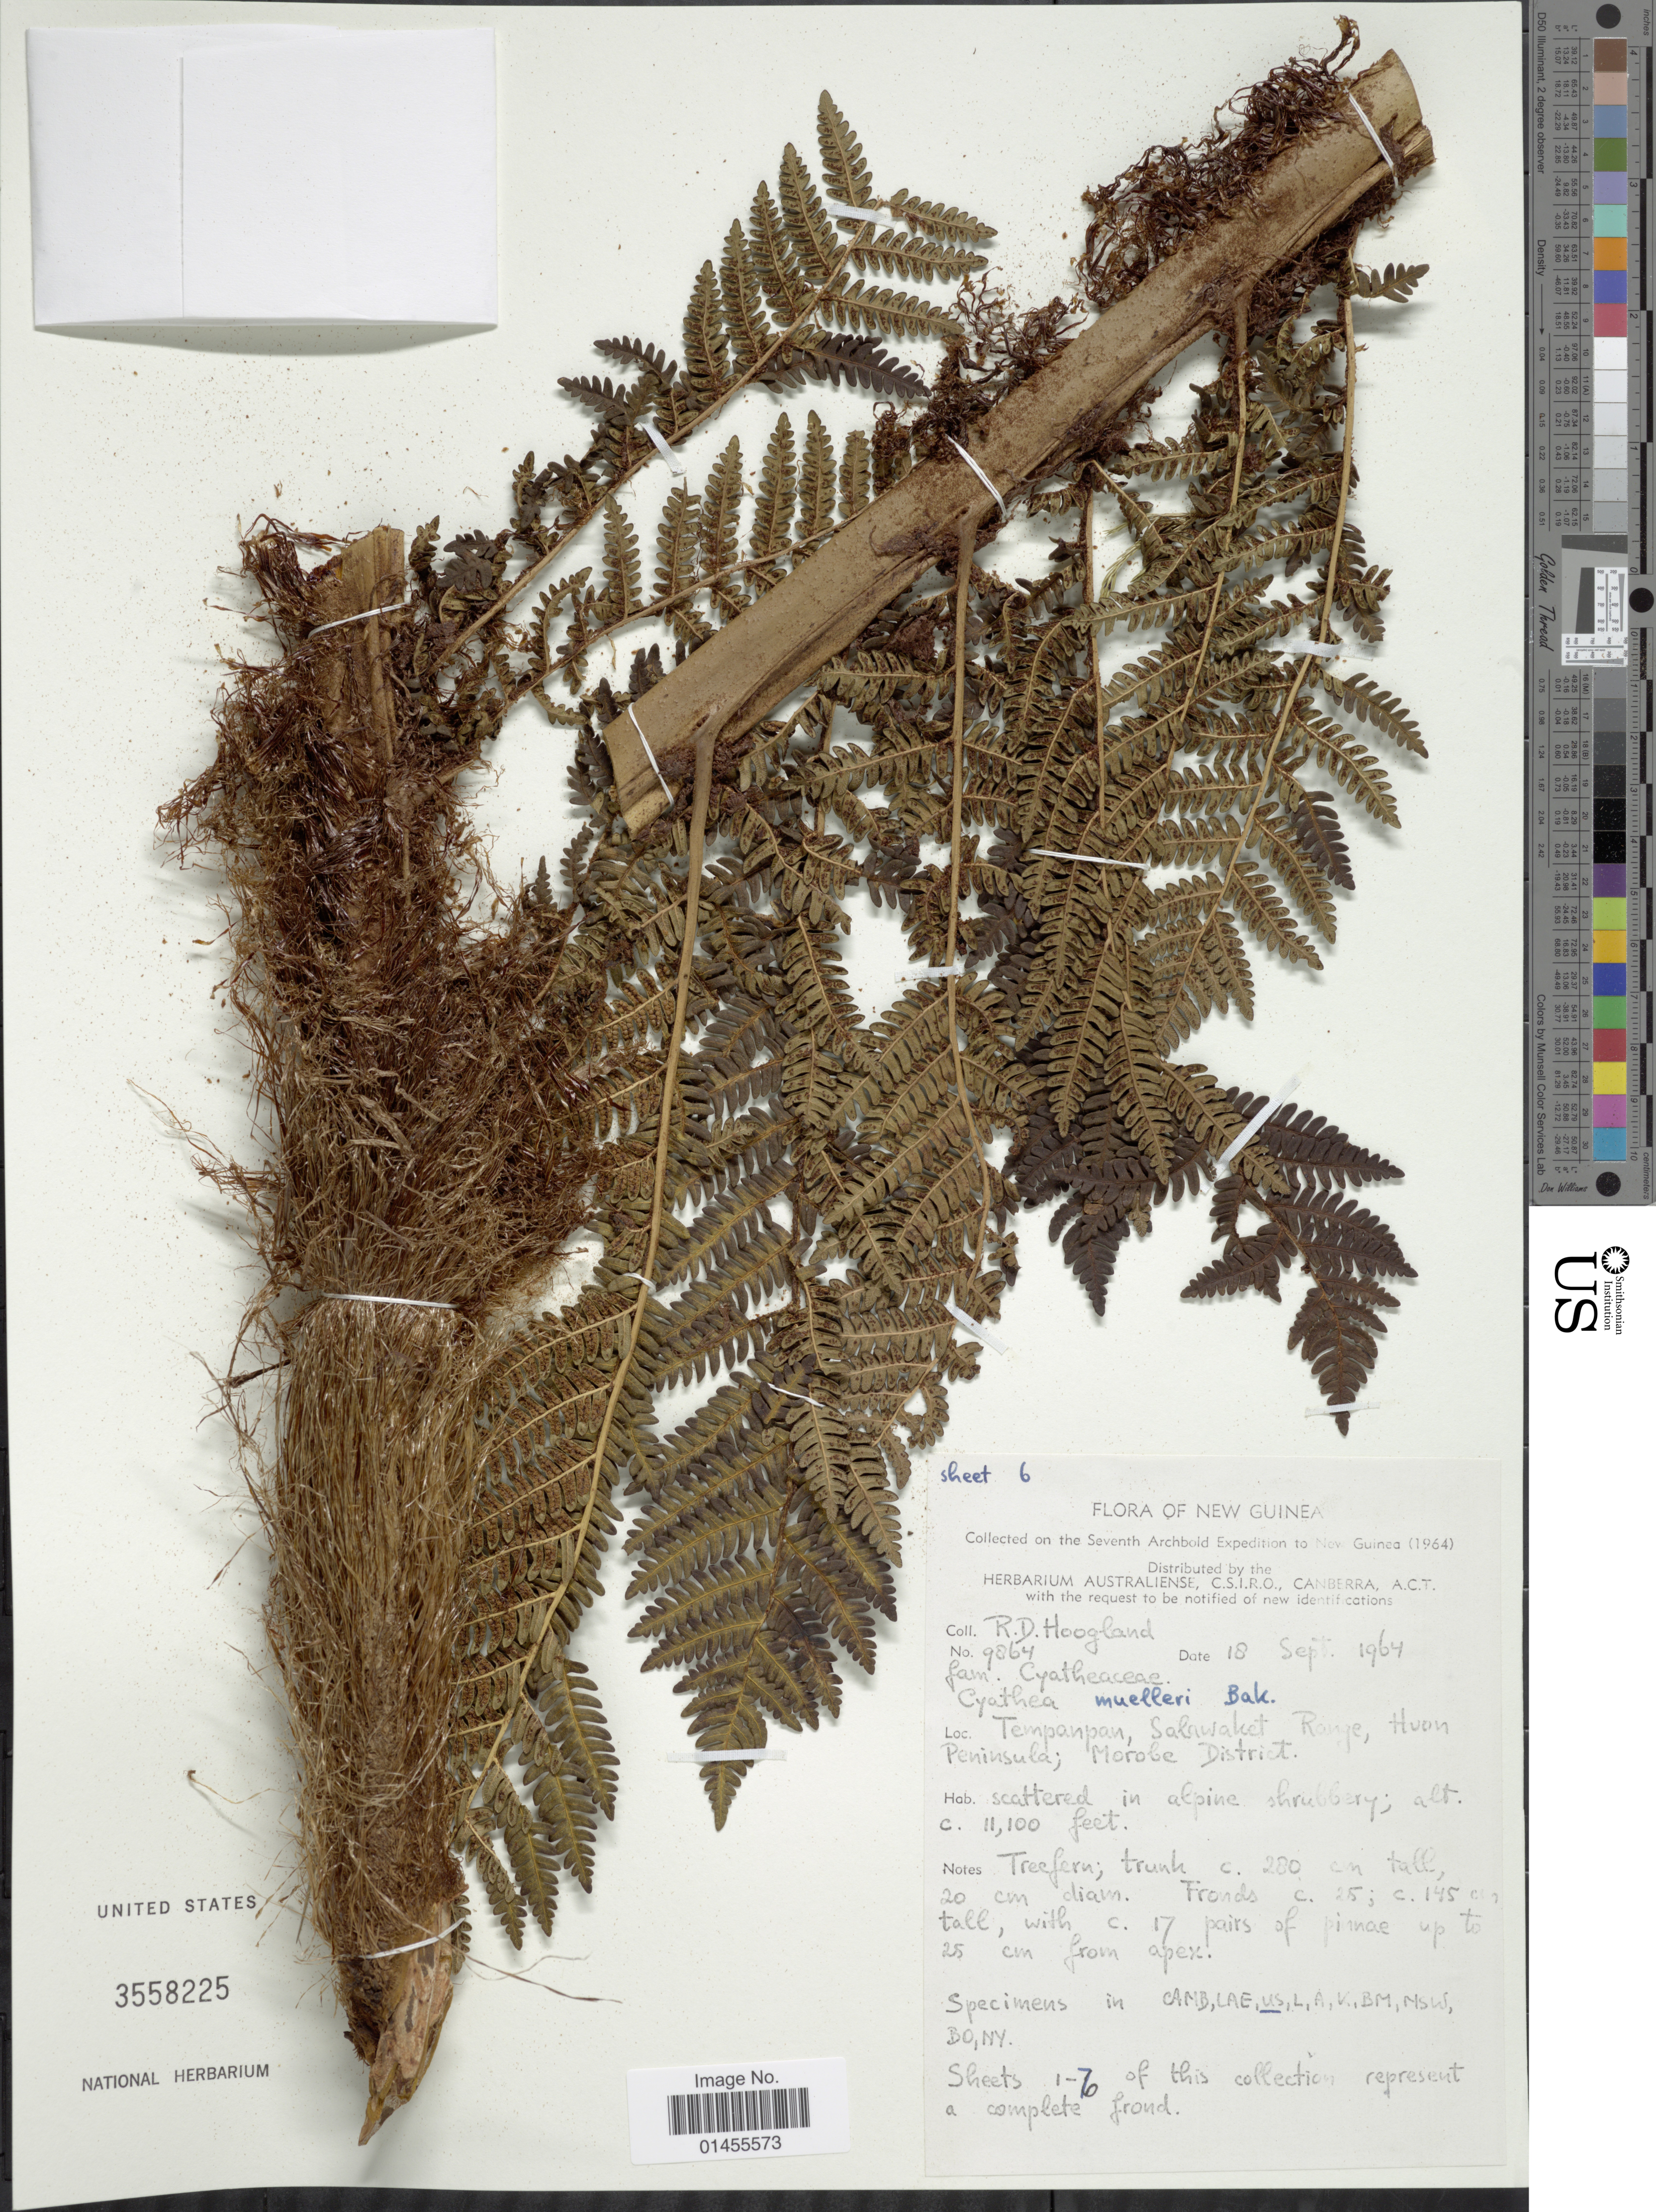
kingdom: Plantae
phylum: Tracheophyta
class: Polypodiopsida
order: Cyatheales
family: Cyatheaceae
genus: Alsophila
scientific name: Alsophila muelleri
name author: (Baker) R.M. Tryon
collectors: R. D. Hoogland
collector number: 9864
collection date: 1964-09-18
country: Papua New Guinea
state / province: Morobe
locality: New Guinea. Tempanpan, Salawaket Range, Huon Peninsula, Morobe District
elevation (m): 3383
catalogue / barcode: US 3558225